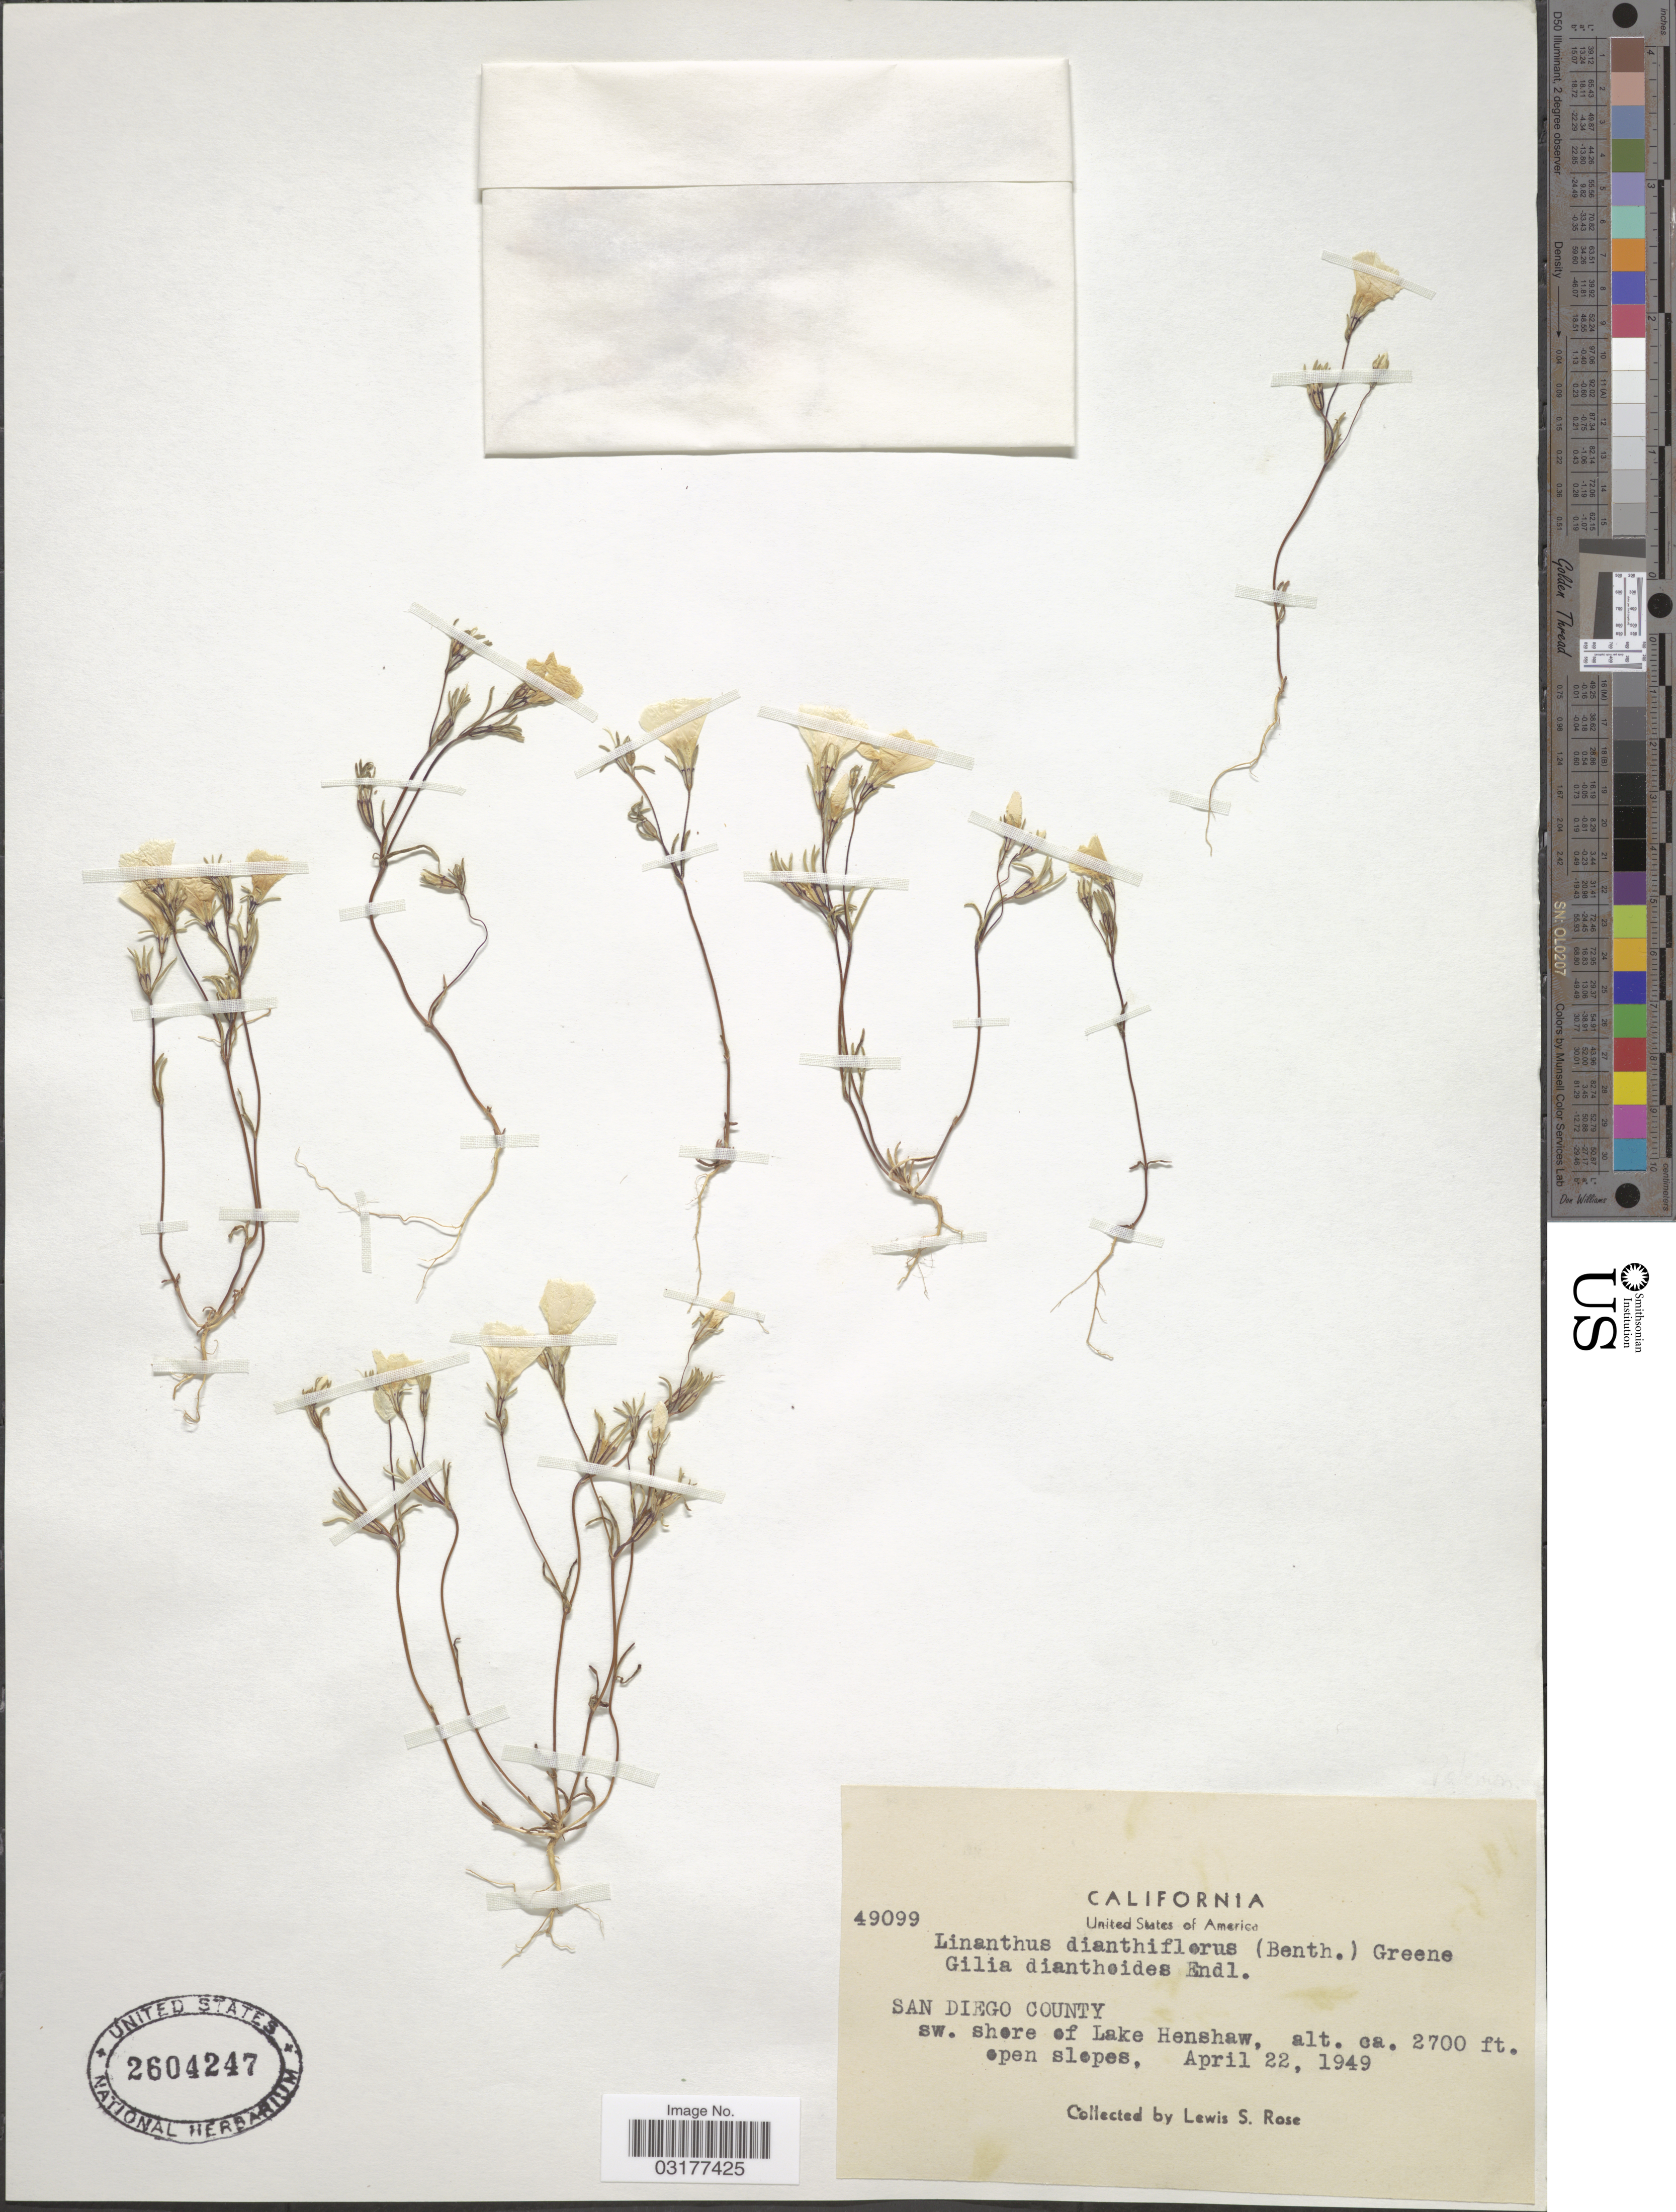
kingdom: Plantae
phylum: Tracheophyta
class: Magnoliopsida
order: Ericales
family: Polemoniaceae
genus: Linanthus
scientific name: Linanthus dianthiflorus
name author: (Benth.) Greene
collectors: L. S. Rose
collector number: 49099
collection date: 1949-04-22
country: United States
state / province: California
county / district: San Diego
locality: San Diego County. sw. shore of Lake Henshaw.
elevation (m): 823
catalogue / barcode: US 2604247